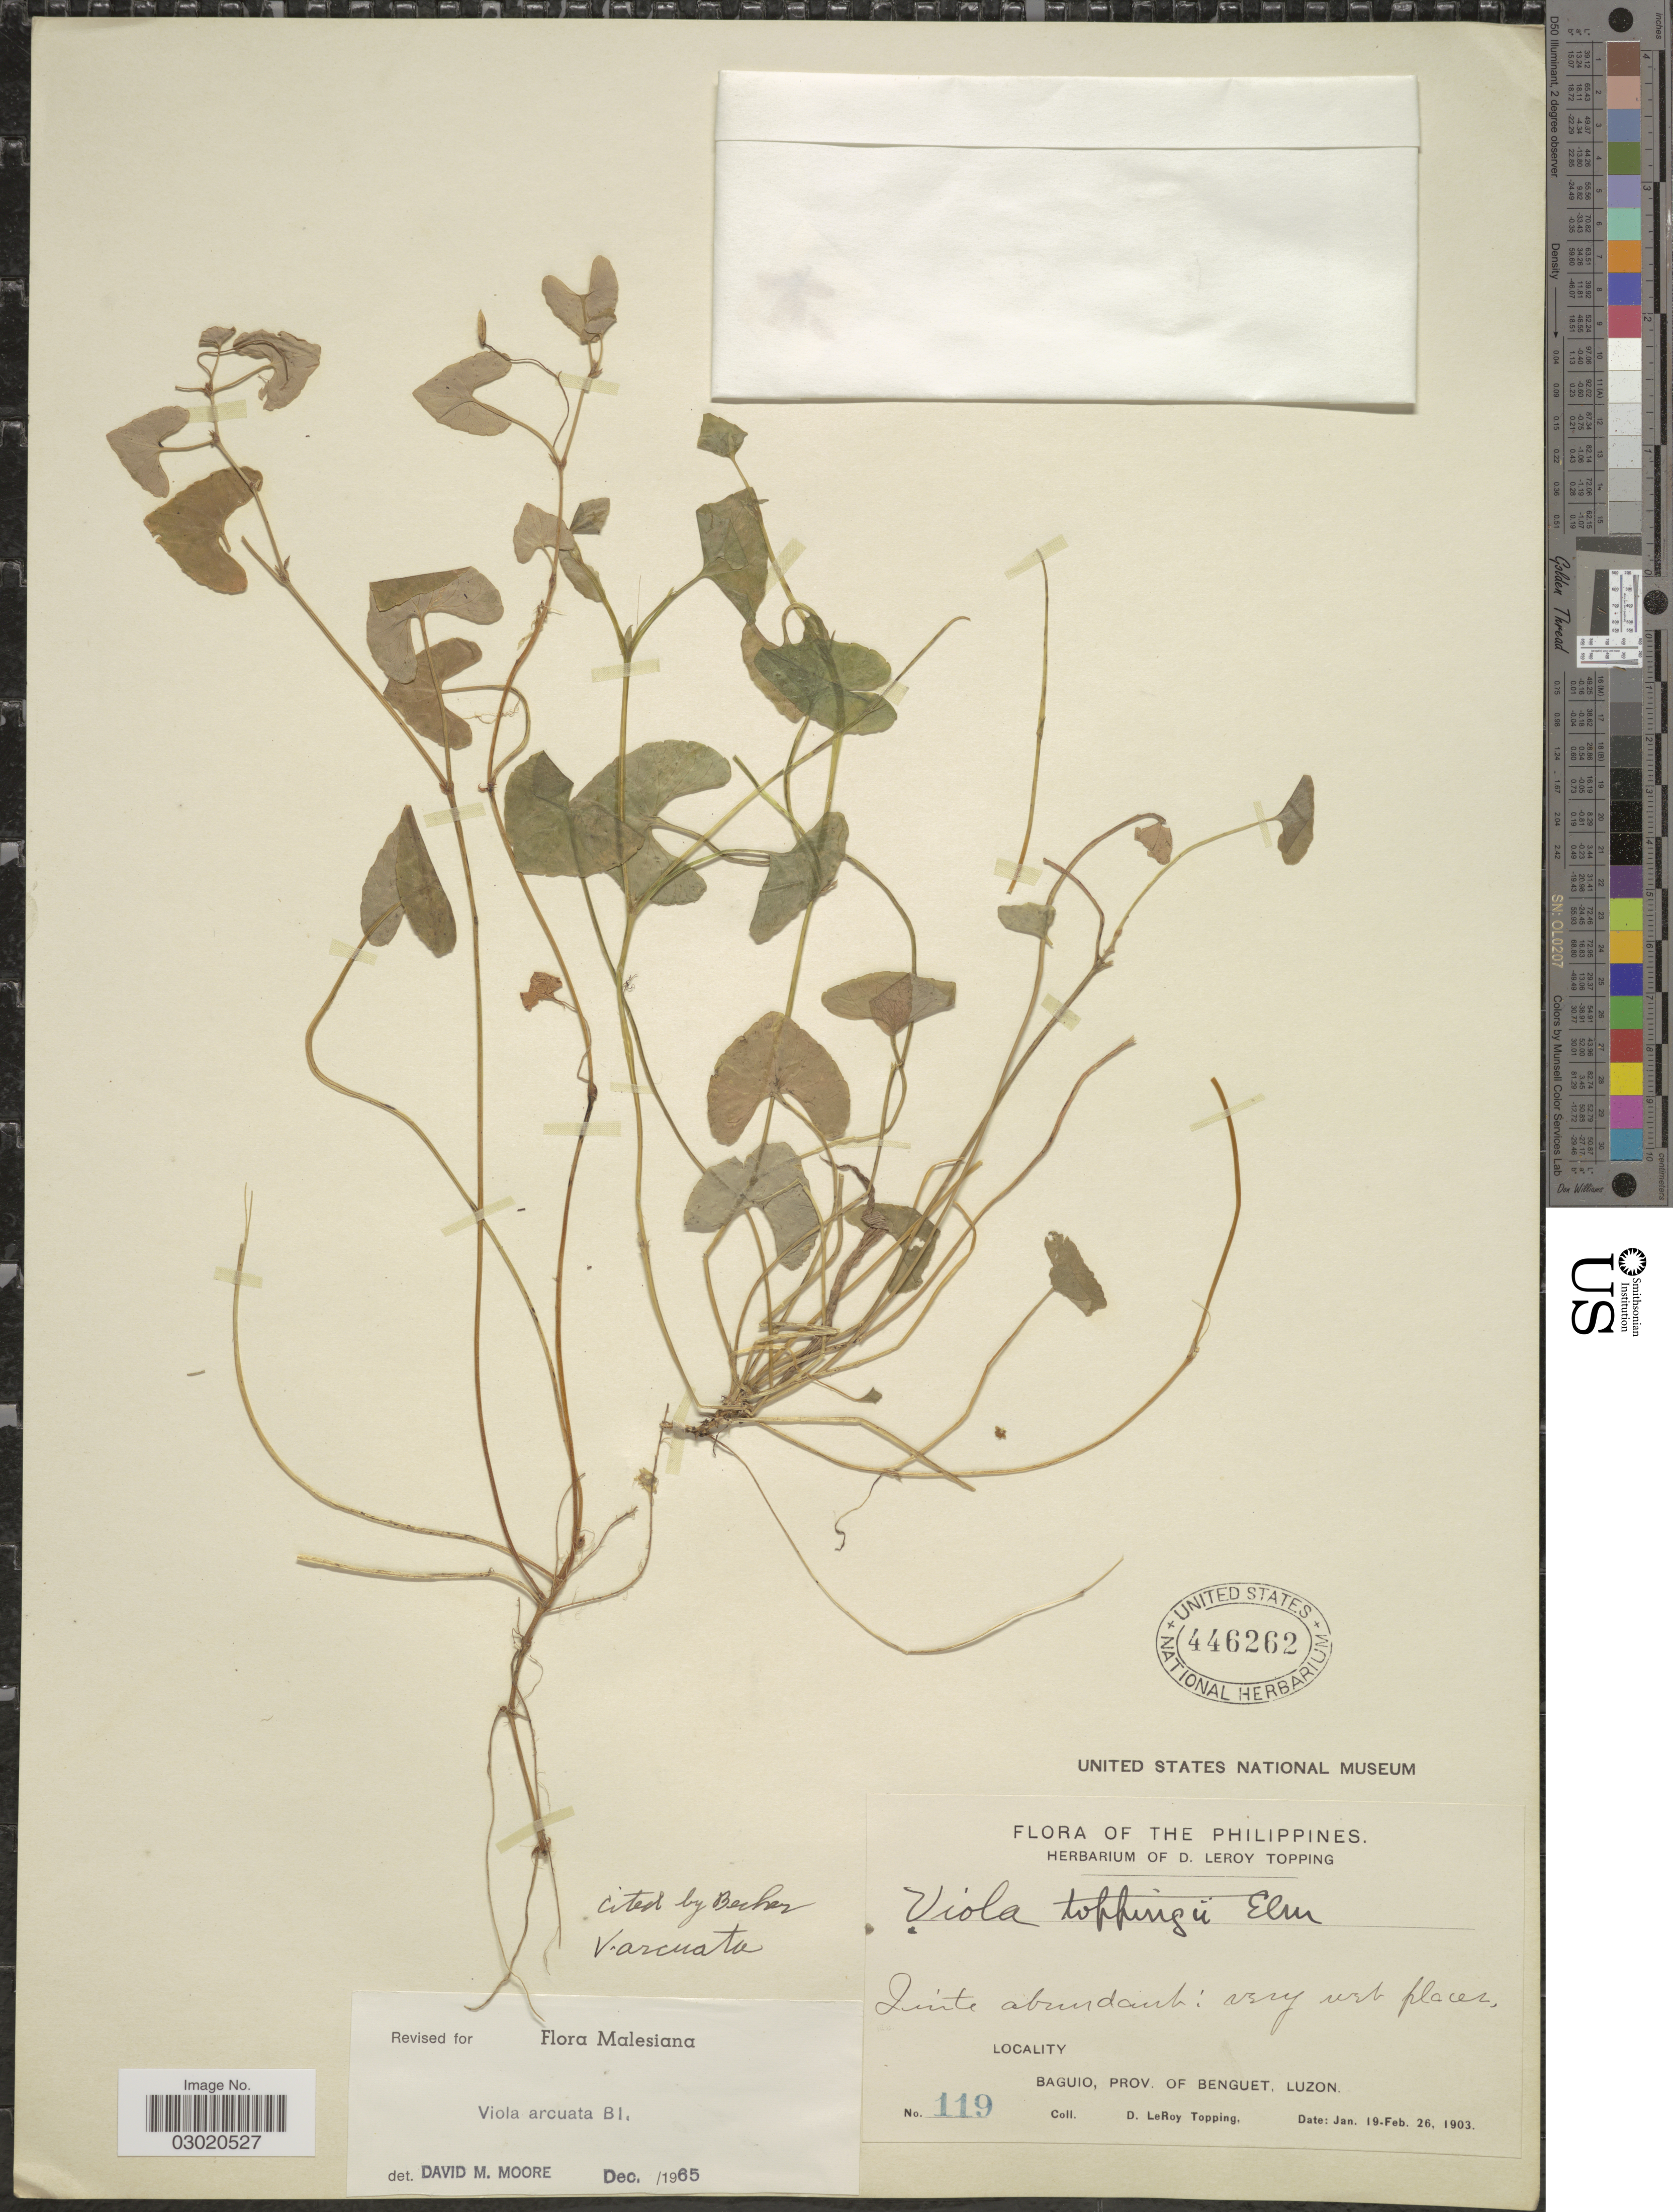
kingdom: Plantae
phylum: Tracheophyta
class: Magnoliopsida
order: Malpighiales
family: Violaceae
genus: Viola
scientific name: Viola arcuata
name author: Blume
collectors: D. L. Topping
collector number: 119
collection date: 1903-01-19/1903-02-26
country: Philippines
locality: Baguio, Prov. of Benguet, Luzon.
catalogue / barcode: US 446262